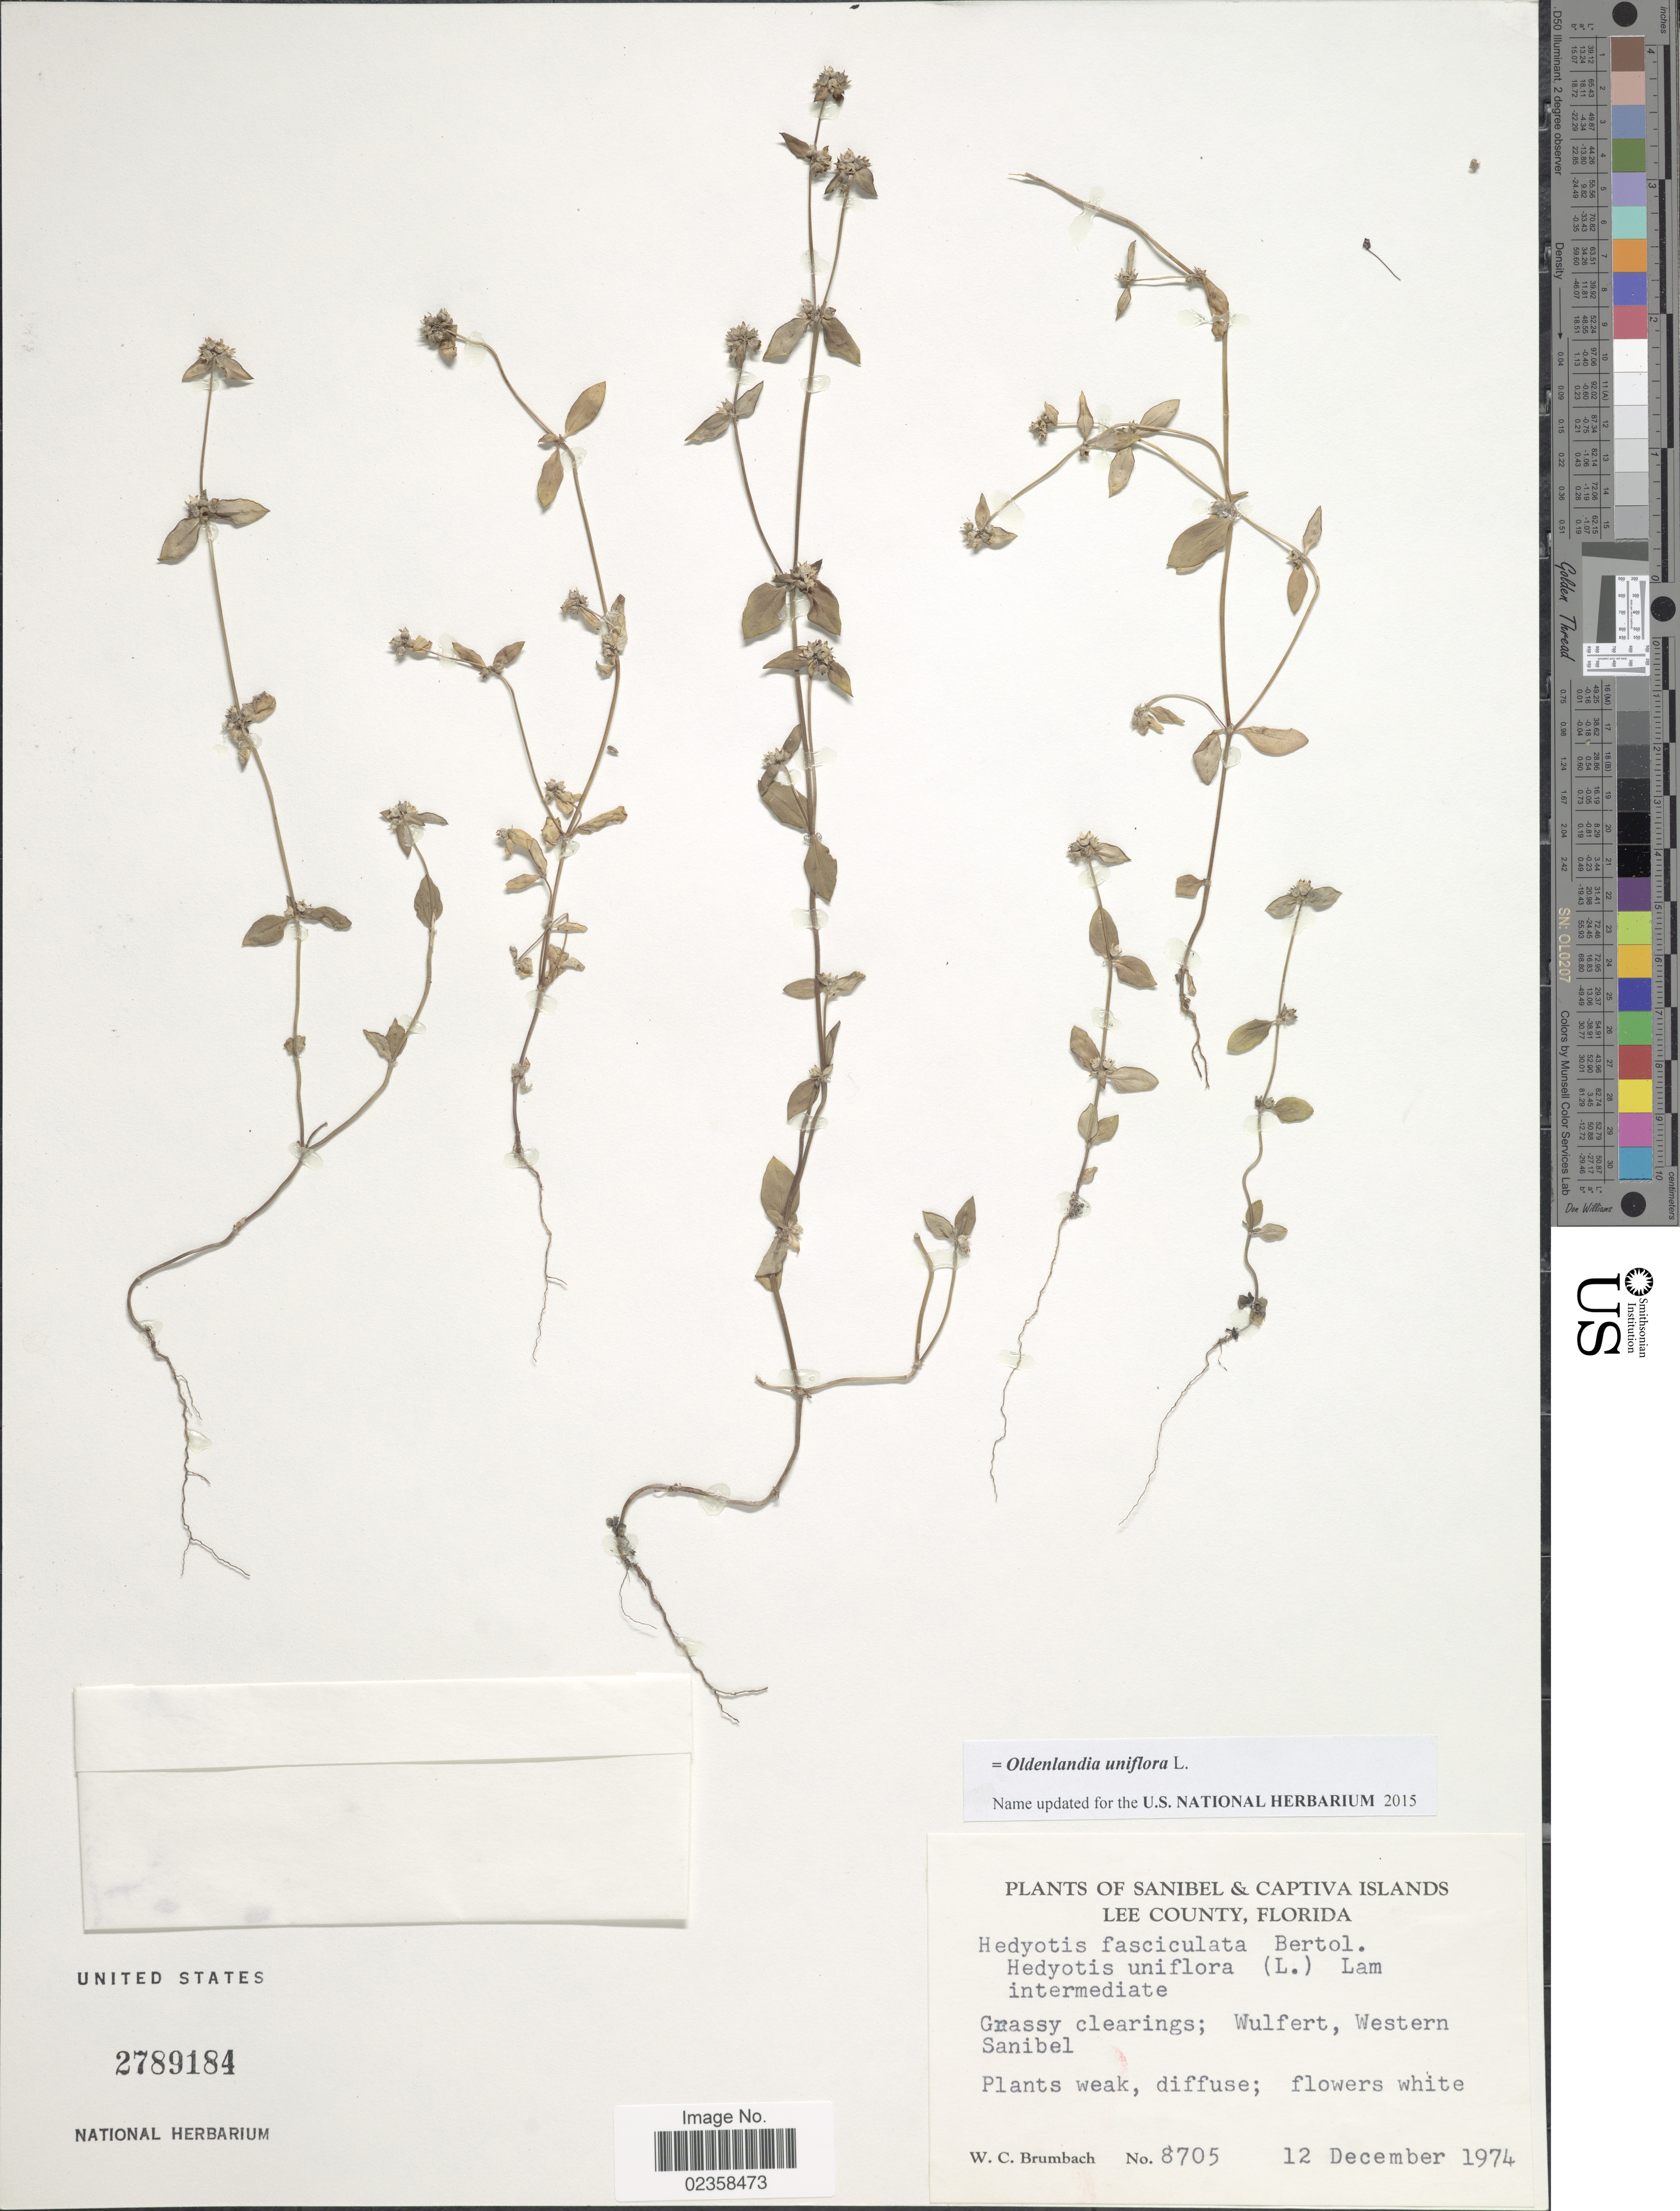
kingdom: Plantae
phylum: Tracheophyta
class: Magnoliopsida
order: Gentianales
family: Rubiaceae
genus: Oldenlandia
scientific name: Oldenlandia uniflora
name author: L.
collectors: W. C. Brumbach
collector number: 8705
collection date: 1974-12-12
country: United States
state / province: Florida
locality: Sanibel & Captiva Islands, Lee County, Florida, Grassy clearings, Wulfert, Western Sanibel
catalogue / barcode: US 2789184